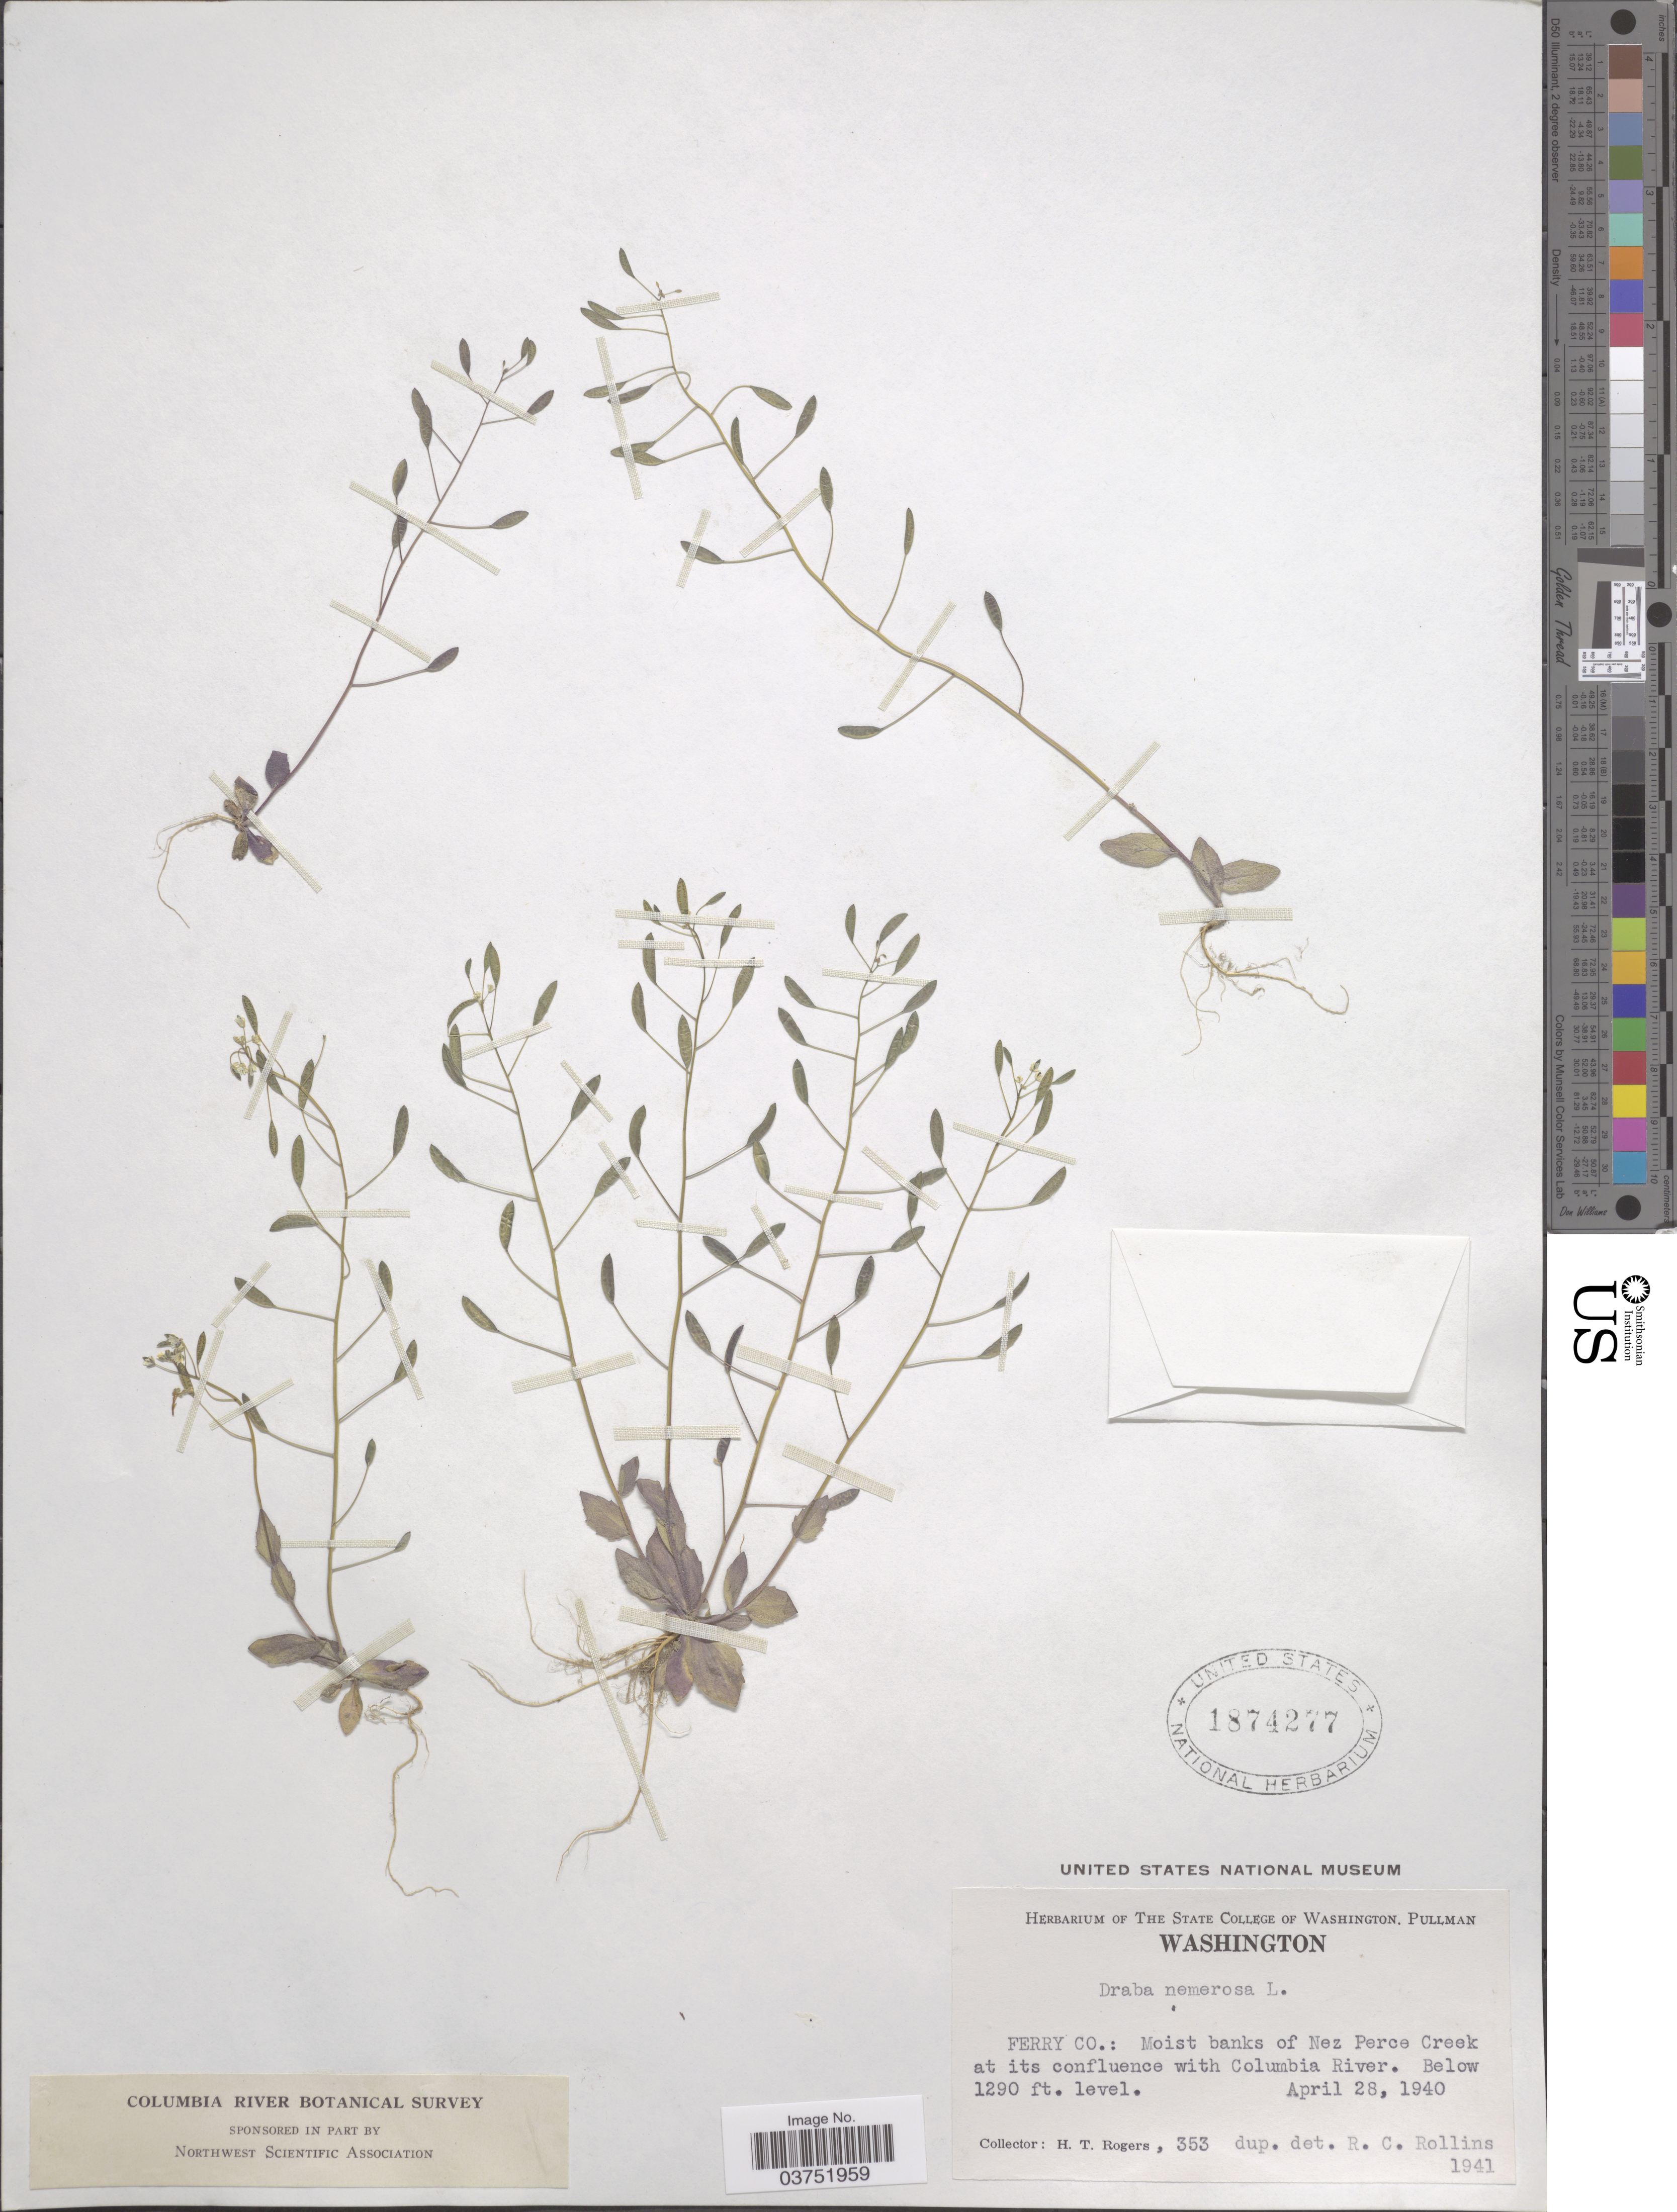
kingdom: Plantae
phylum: Tracheophyta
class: Magnoliopsida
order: Brassicales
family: Brassicaceae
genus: Draba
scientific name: Draba nemorosa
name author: L.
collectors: H. Rogers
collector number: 353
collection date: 1940-04-28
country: United States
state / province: Washington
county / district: Ferry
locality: Ferry Co.: Moist banks of Nez Perce Creek at its confluence with Columbia River.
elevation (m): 393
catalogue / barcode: US 1874277